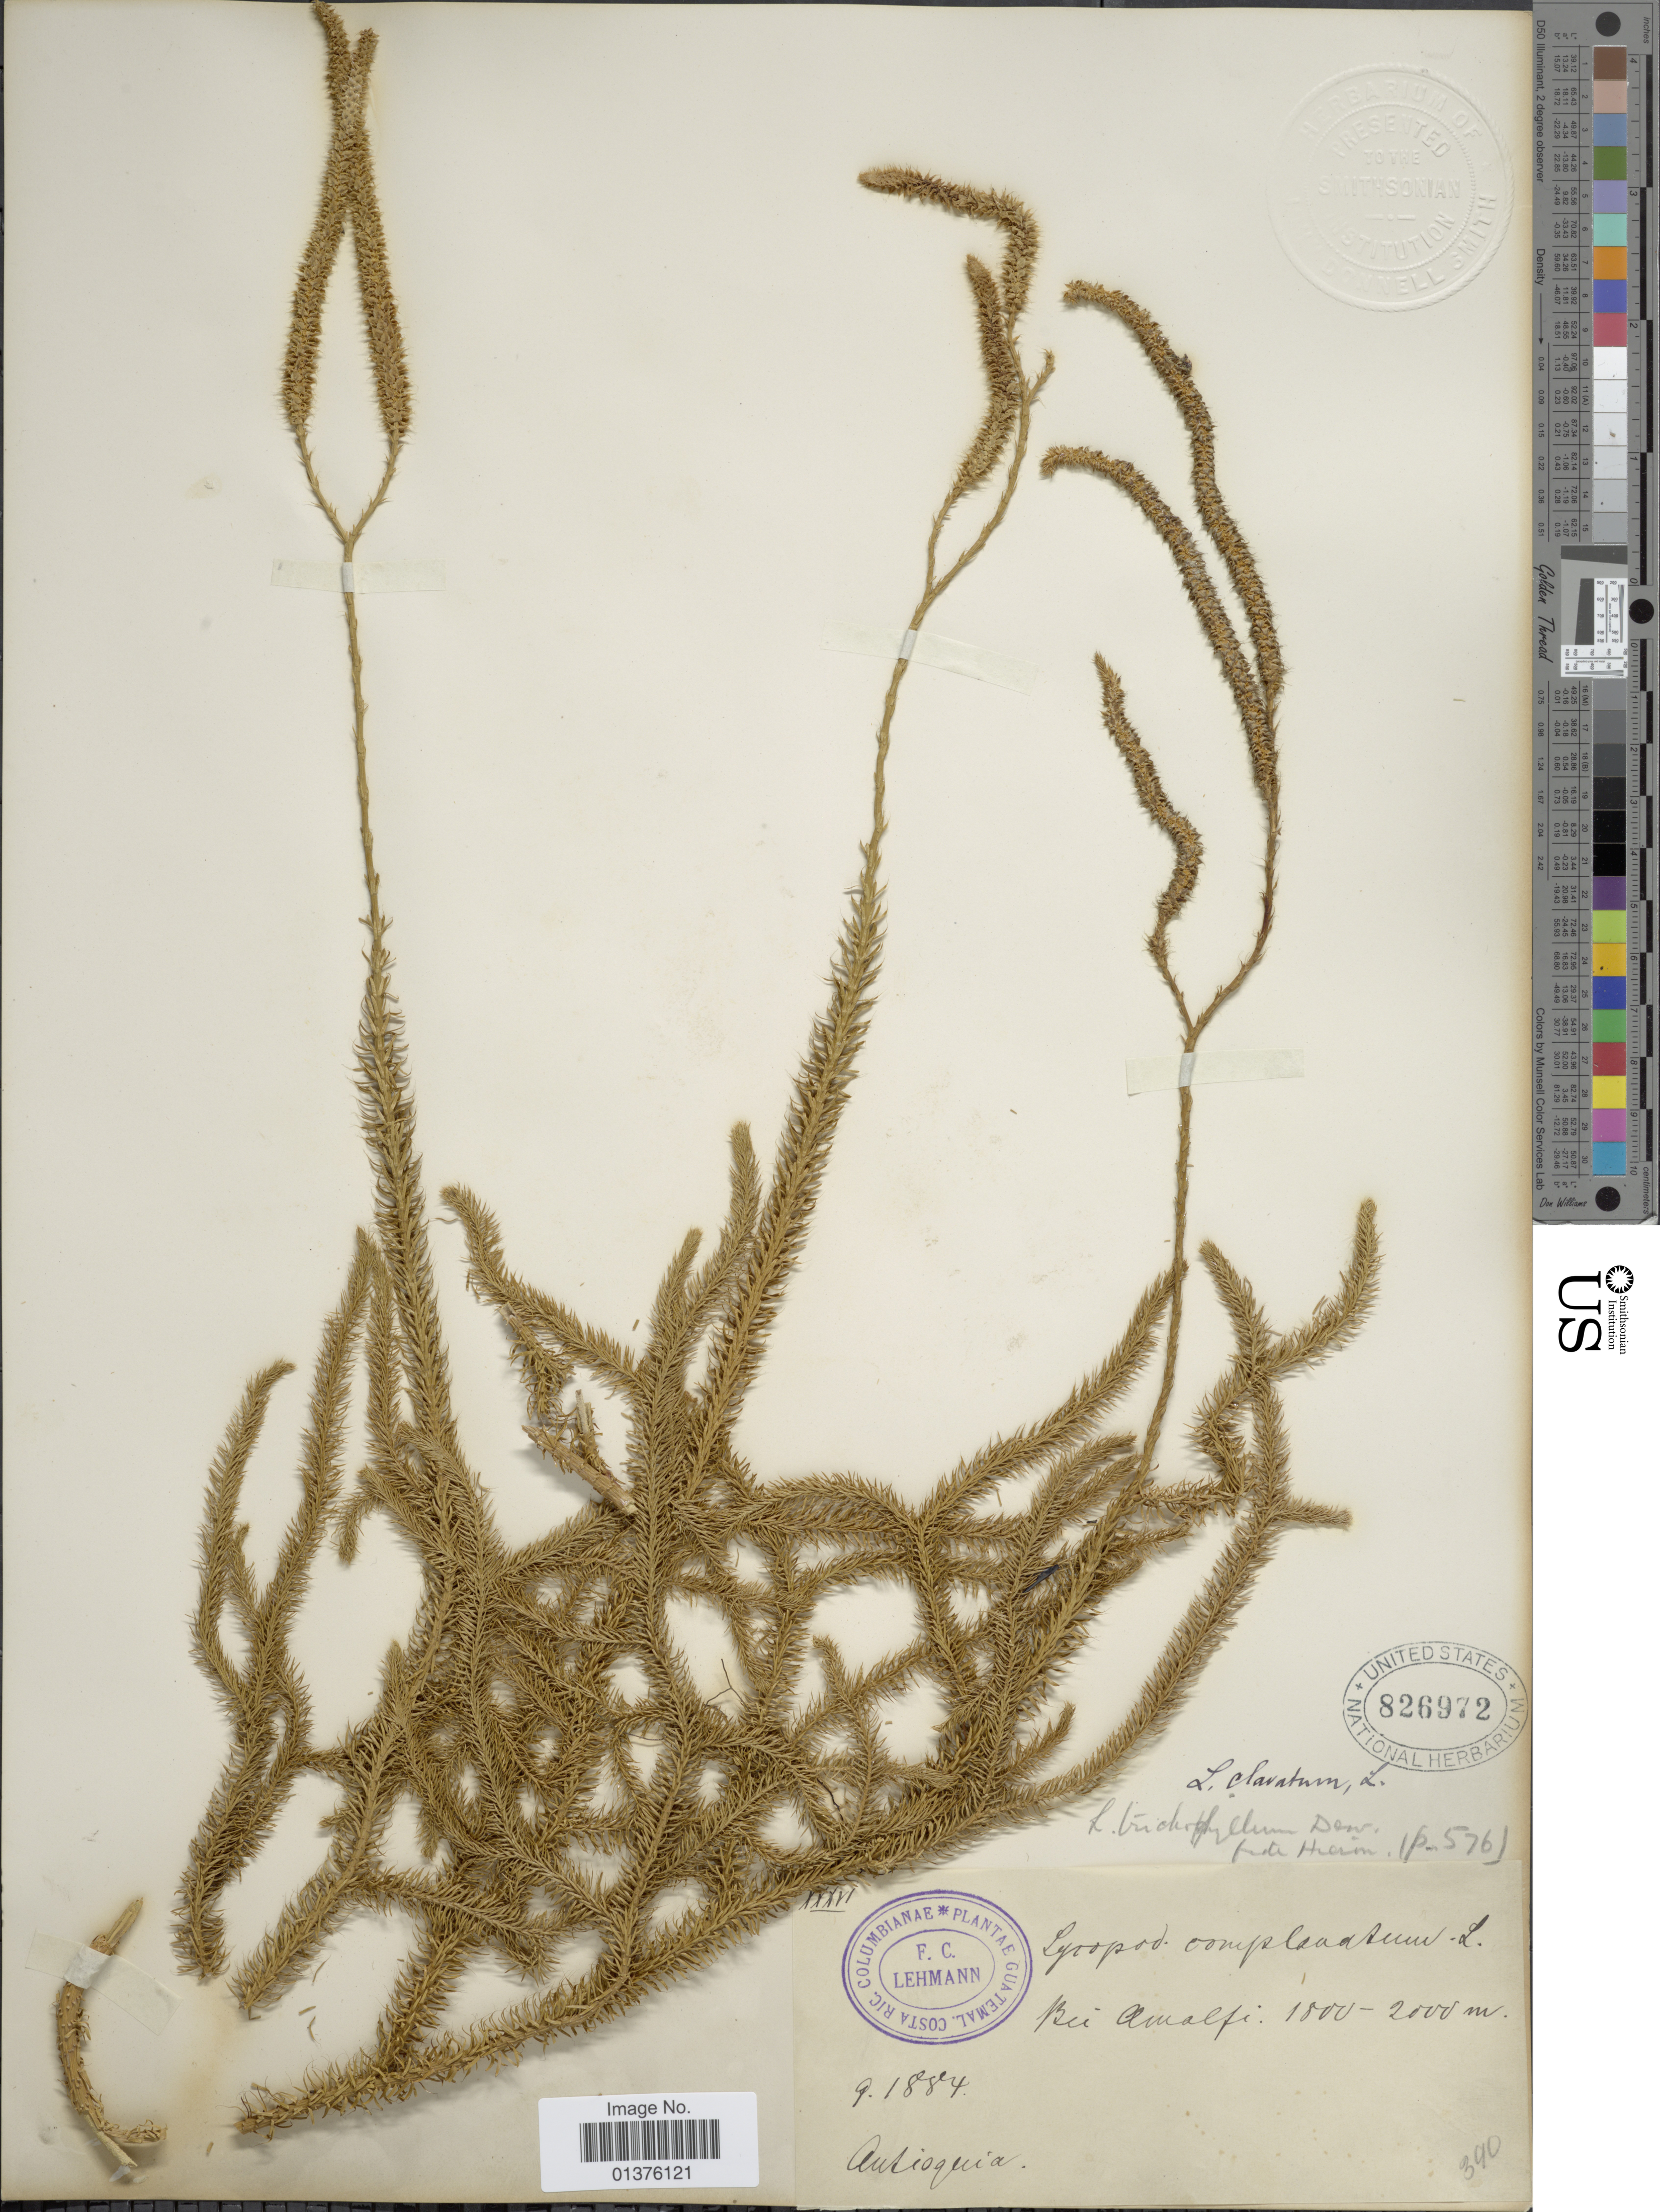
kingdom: Plantae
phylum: Tracheophyta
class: Lycopodiopsida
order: Lycopodiales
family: Lycopodiaceae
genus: Lycopodium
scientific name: Lycopodium clavatum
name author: L.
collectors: F. C. Lehmann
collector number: XXXVI?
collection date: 1884-09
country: Colombia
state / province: Antioquia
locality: Bei Amalfi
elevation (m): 1800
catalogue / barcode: US 826972